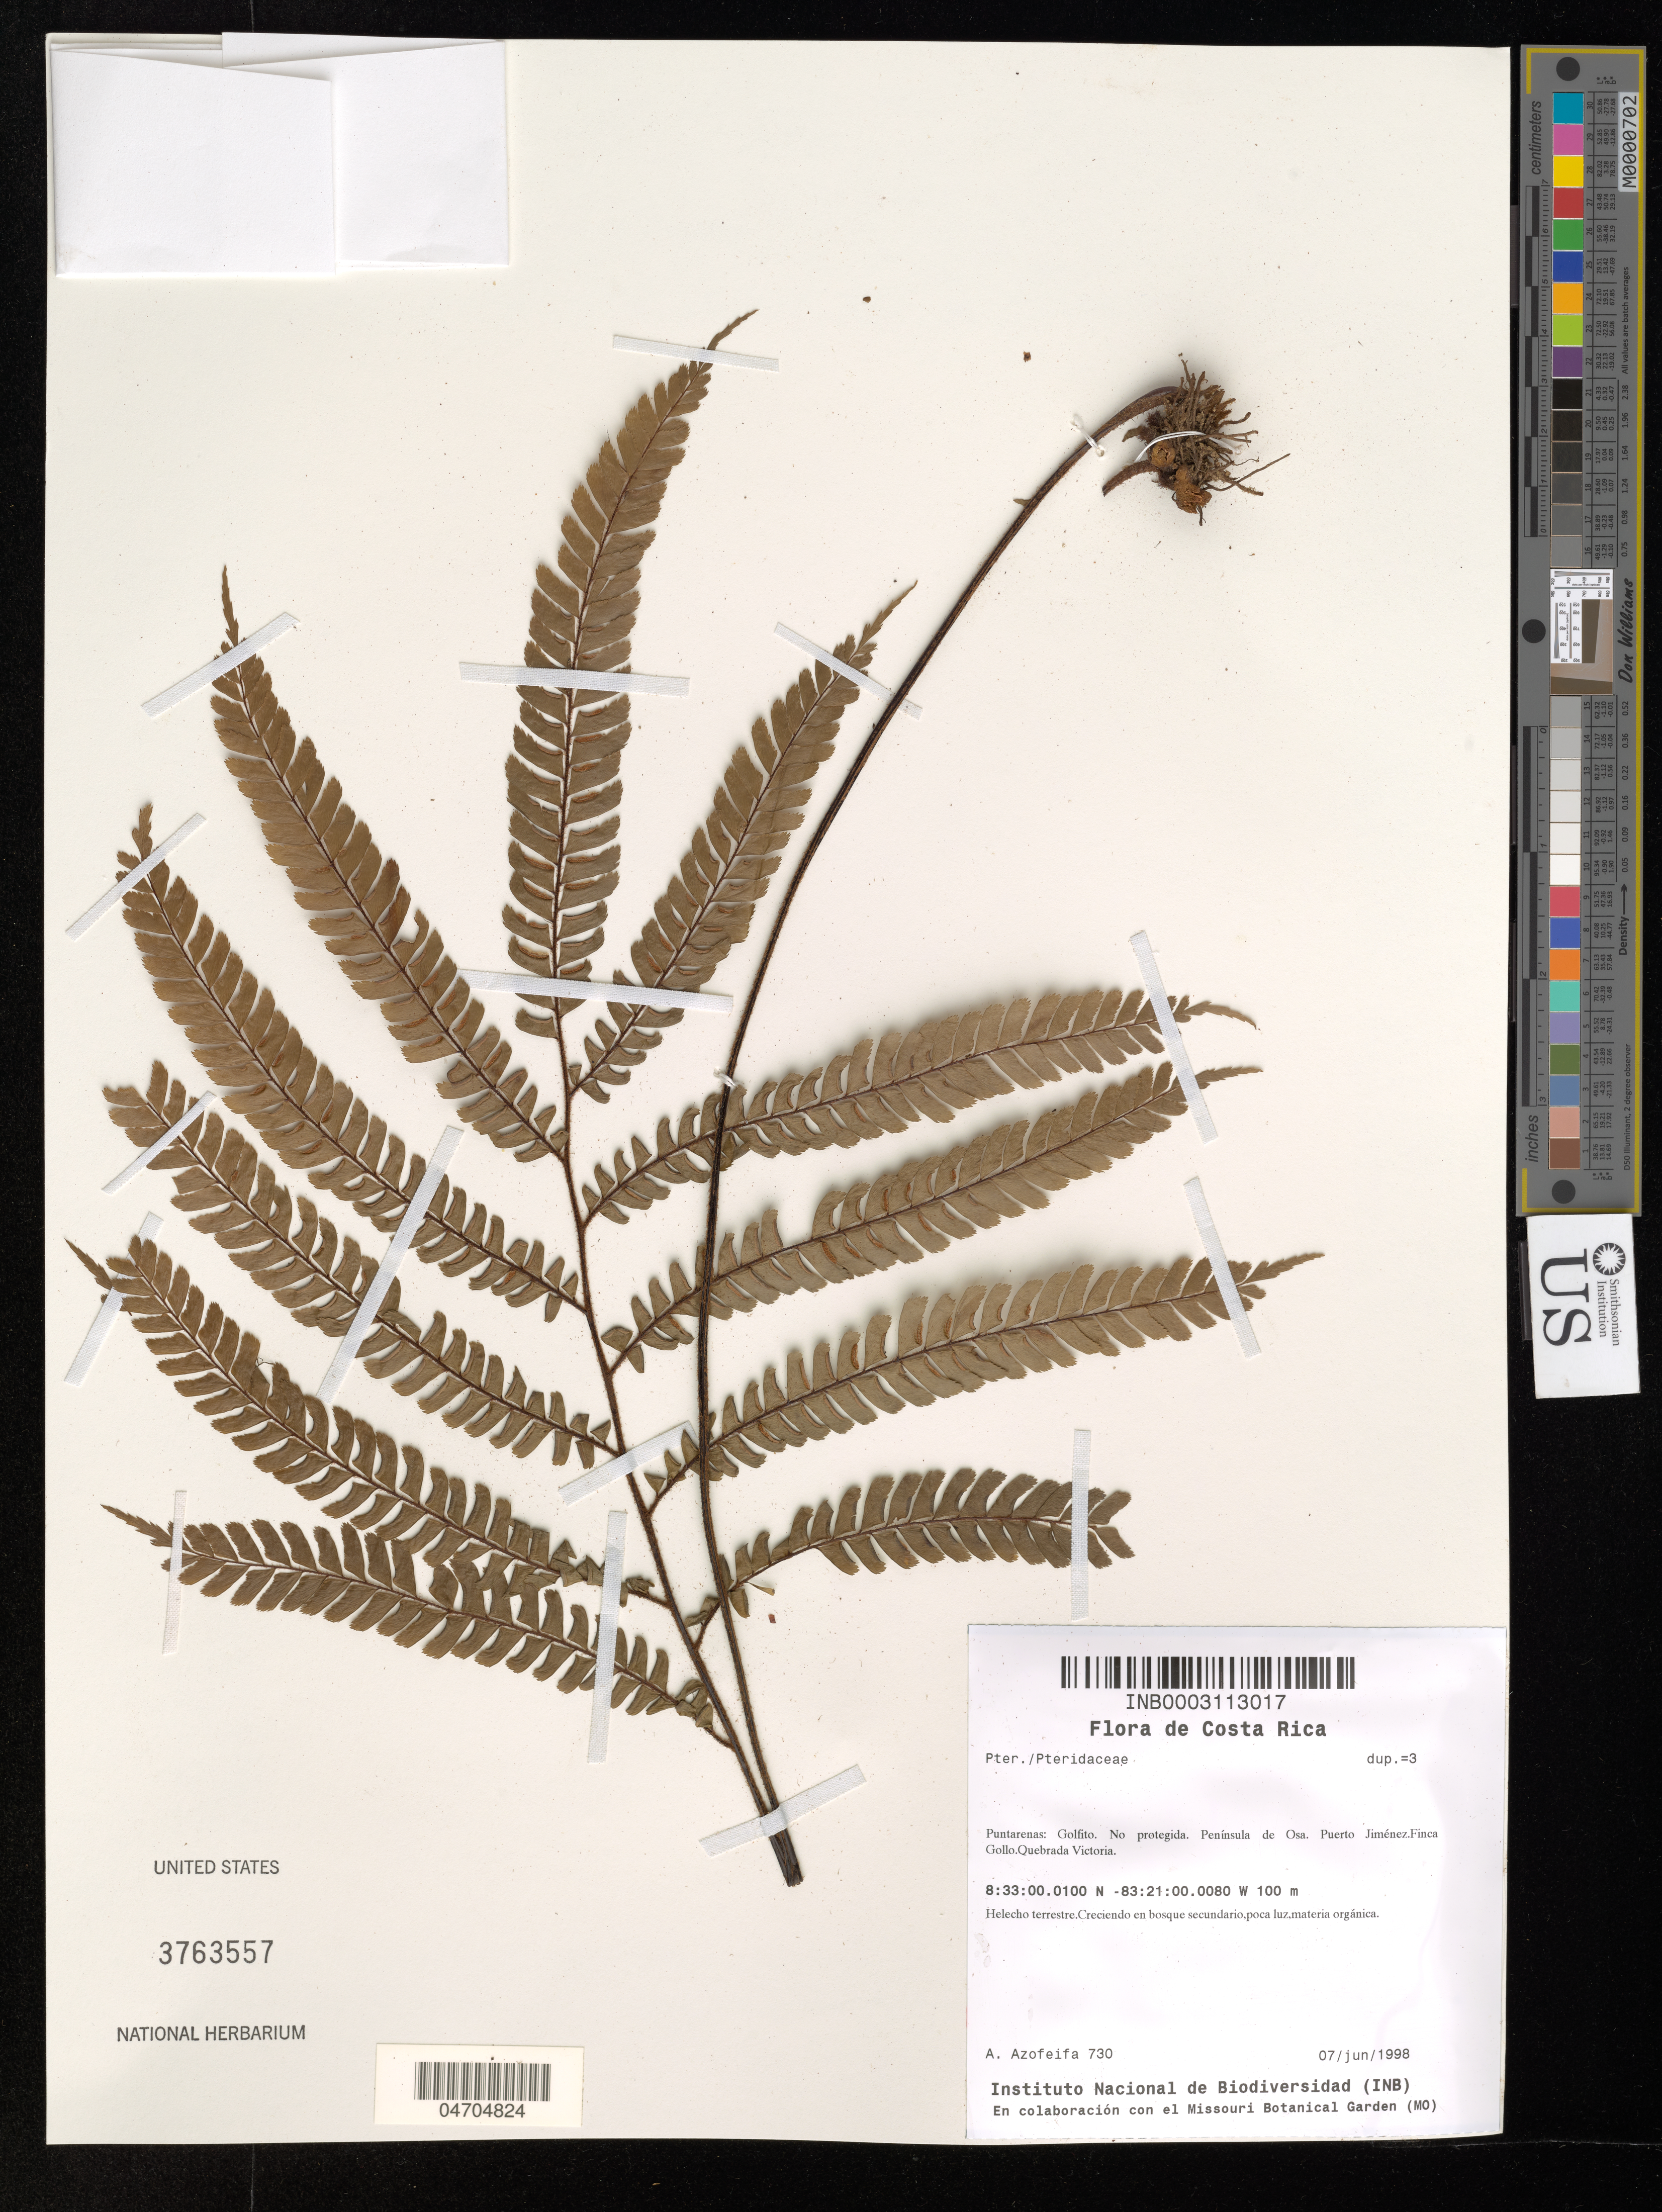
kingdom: Plantae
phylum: Tracheophyta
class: Polypodiopsida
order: Polypodiales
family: Pteridaceae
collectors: A. Azofeifa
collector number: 730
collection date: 1998-06-07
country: Costa Rica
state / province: Puntarenas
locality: Golfito. No protegida. Península de Osa. Puerto Jiménez. Finca Gollo. Quebrada Victoria.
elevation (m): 100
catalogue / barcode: US 3763557